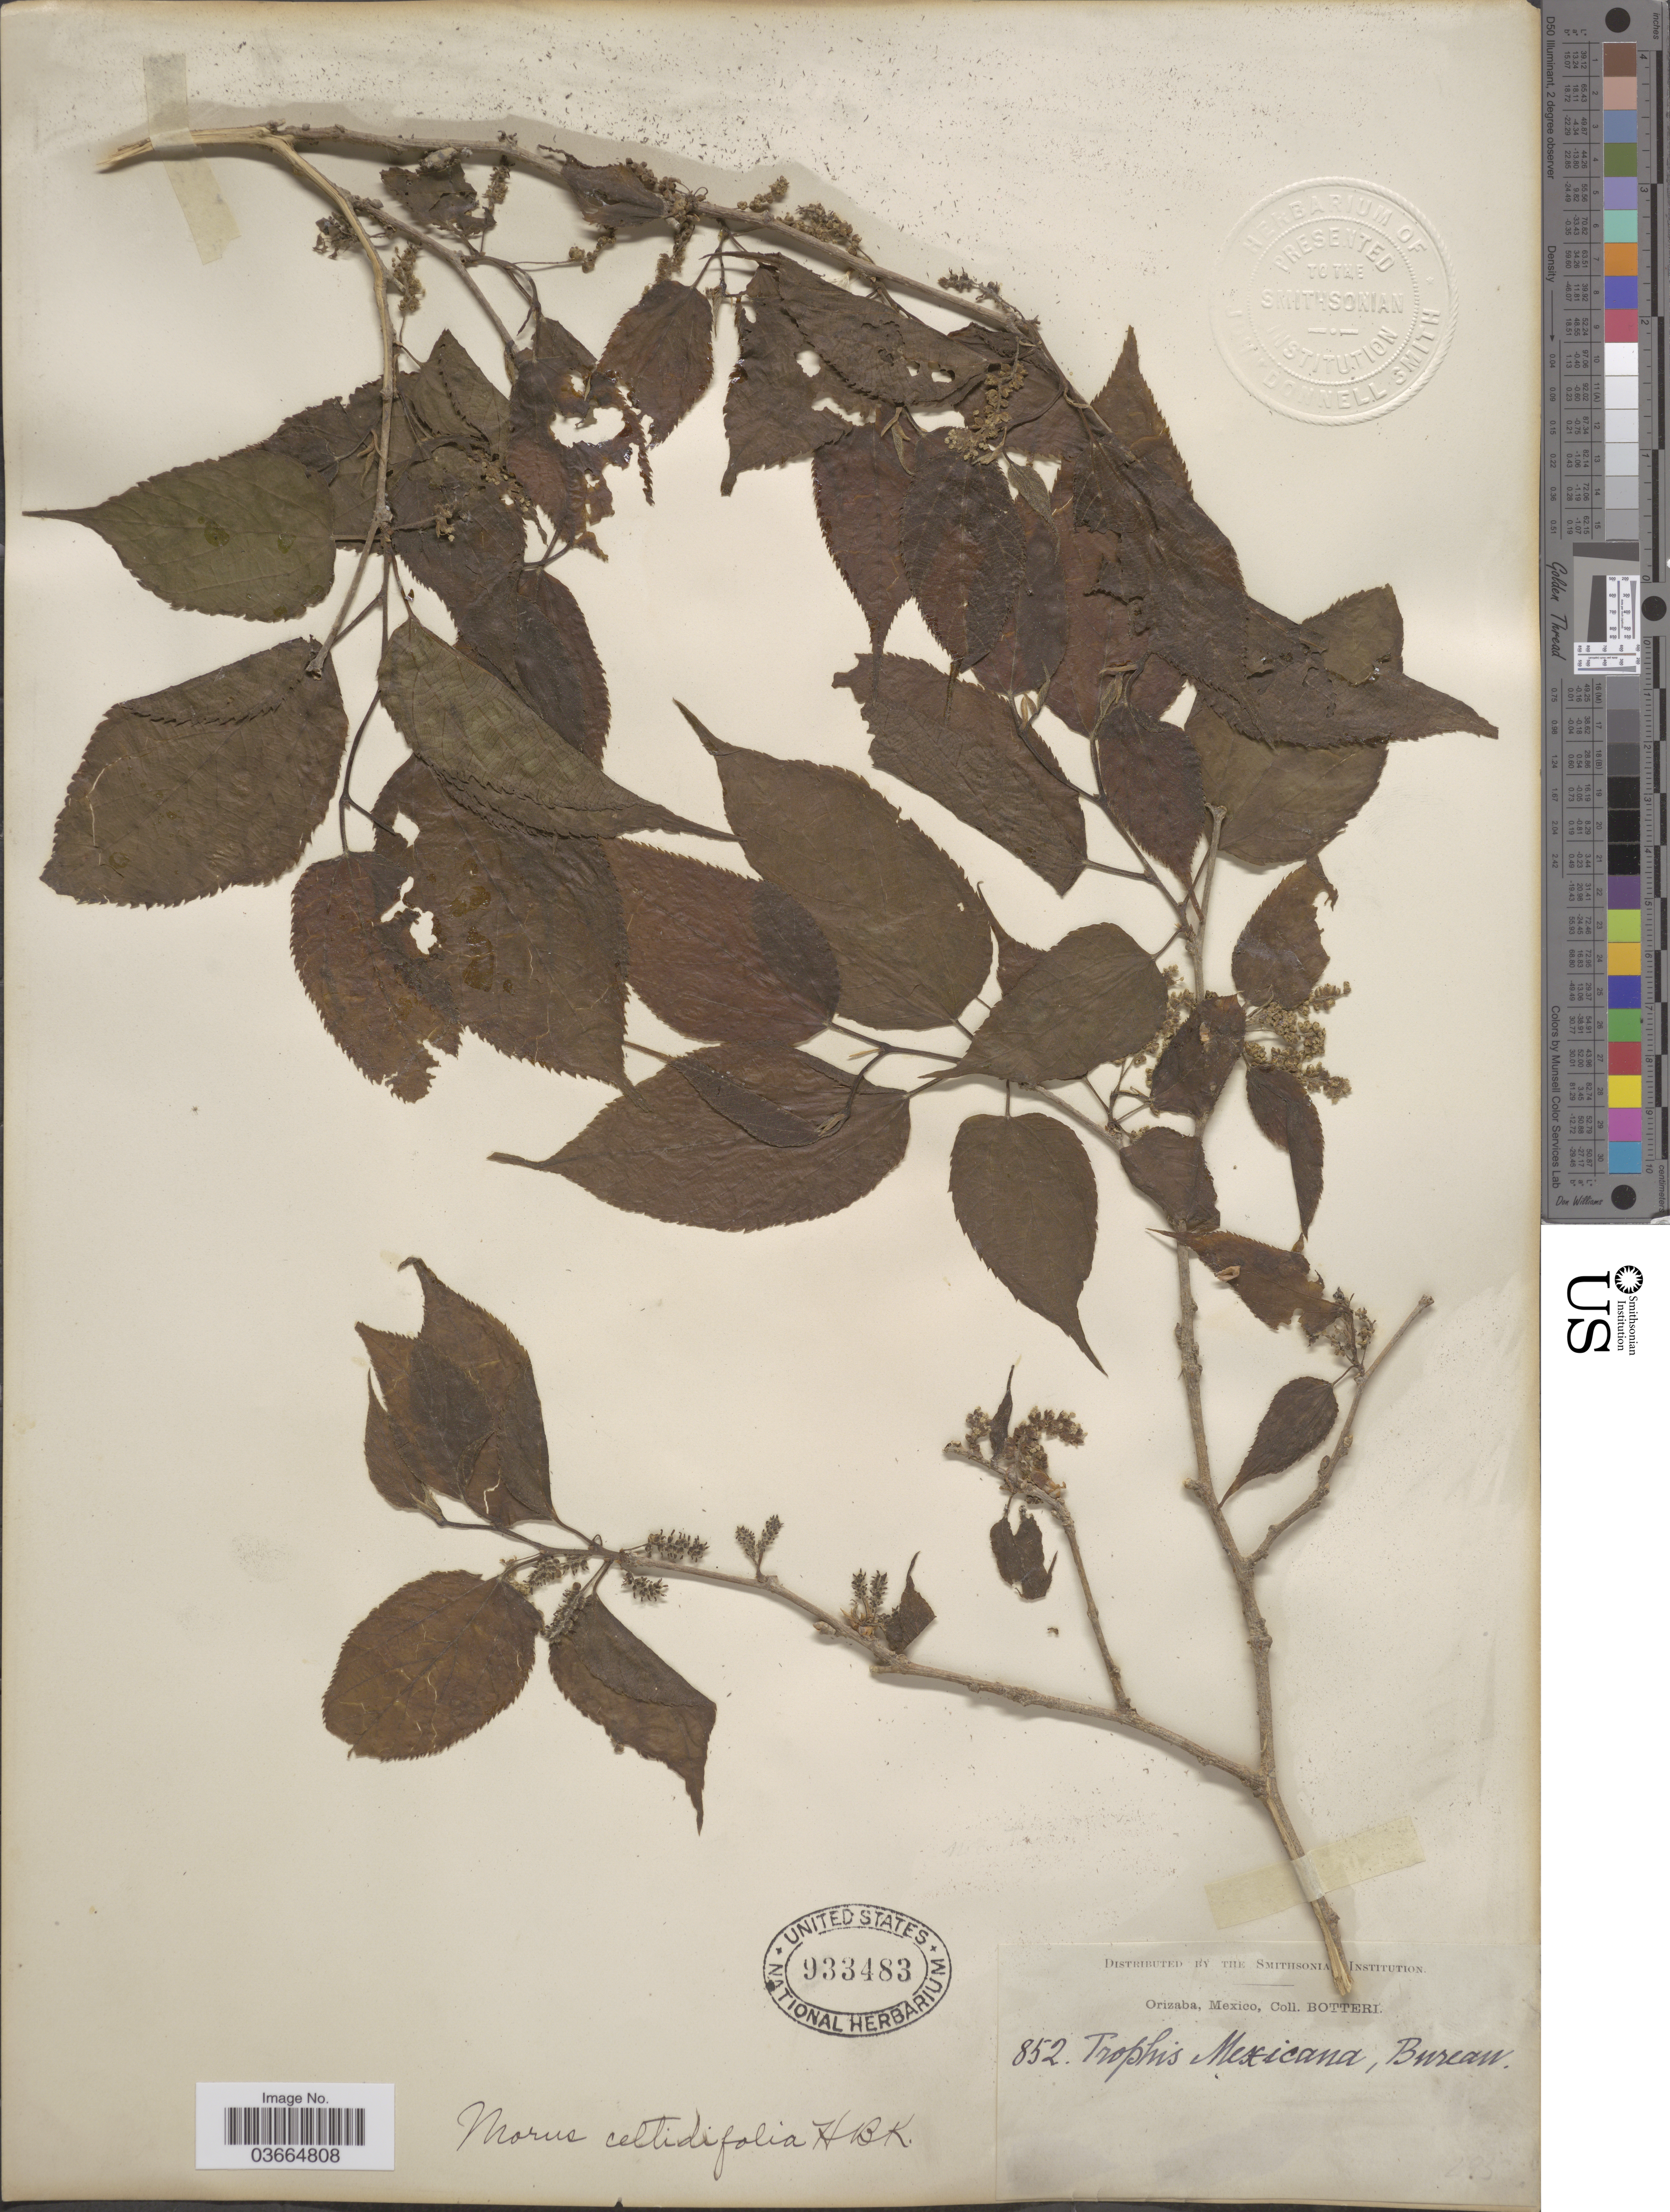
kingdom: Plantae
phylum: Tracheophyta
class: Magnoliopsida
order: Rosales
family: Moraceae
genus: Morus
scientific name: Morus celtidifolia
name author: Kunth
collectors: -. Botteri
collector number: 852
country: Mexico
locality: Orizaba.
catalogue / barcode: US 933483